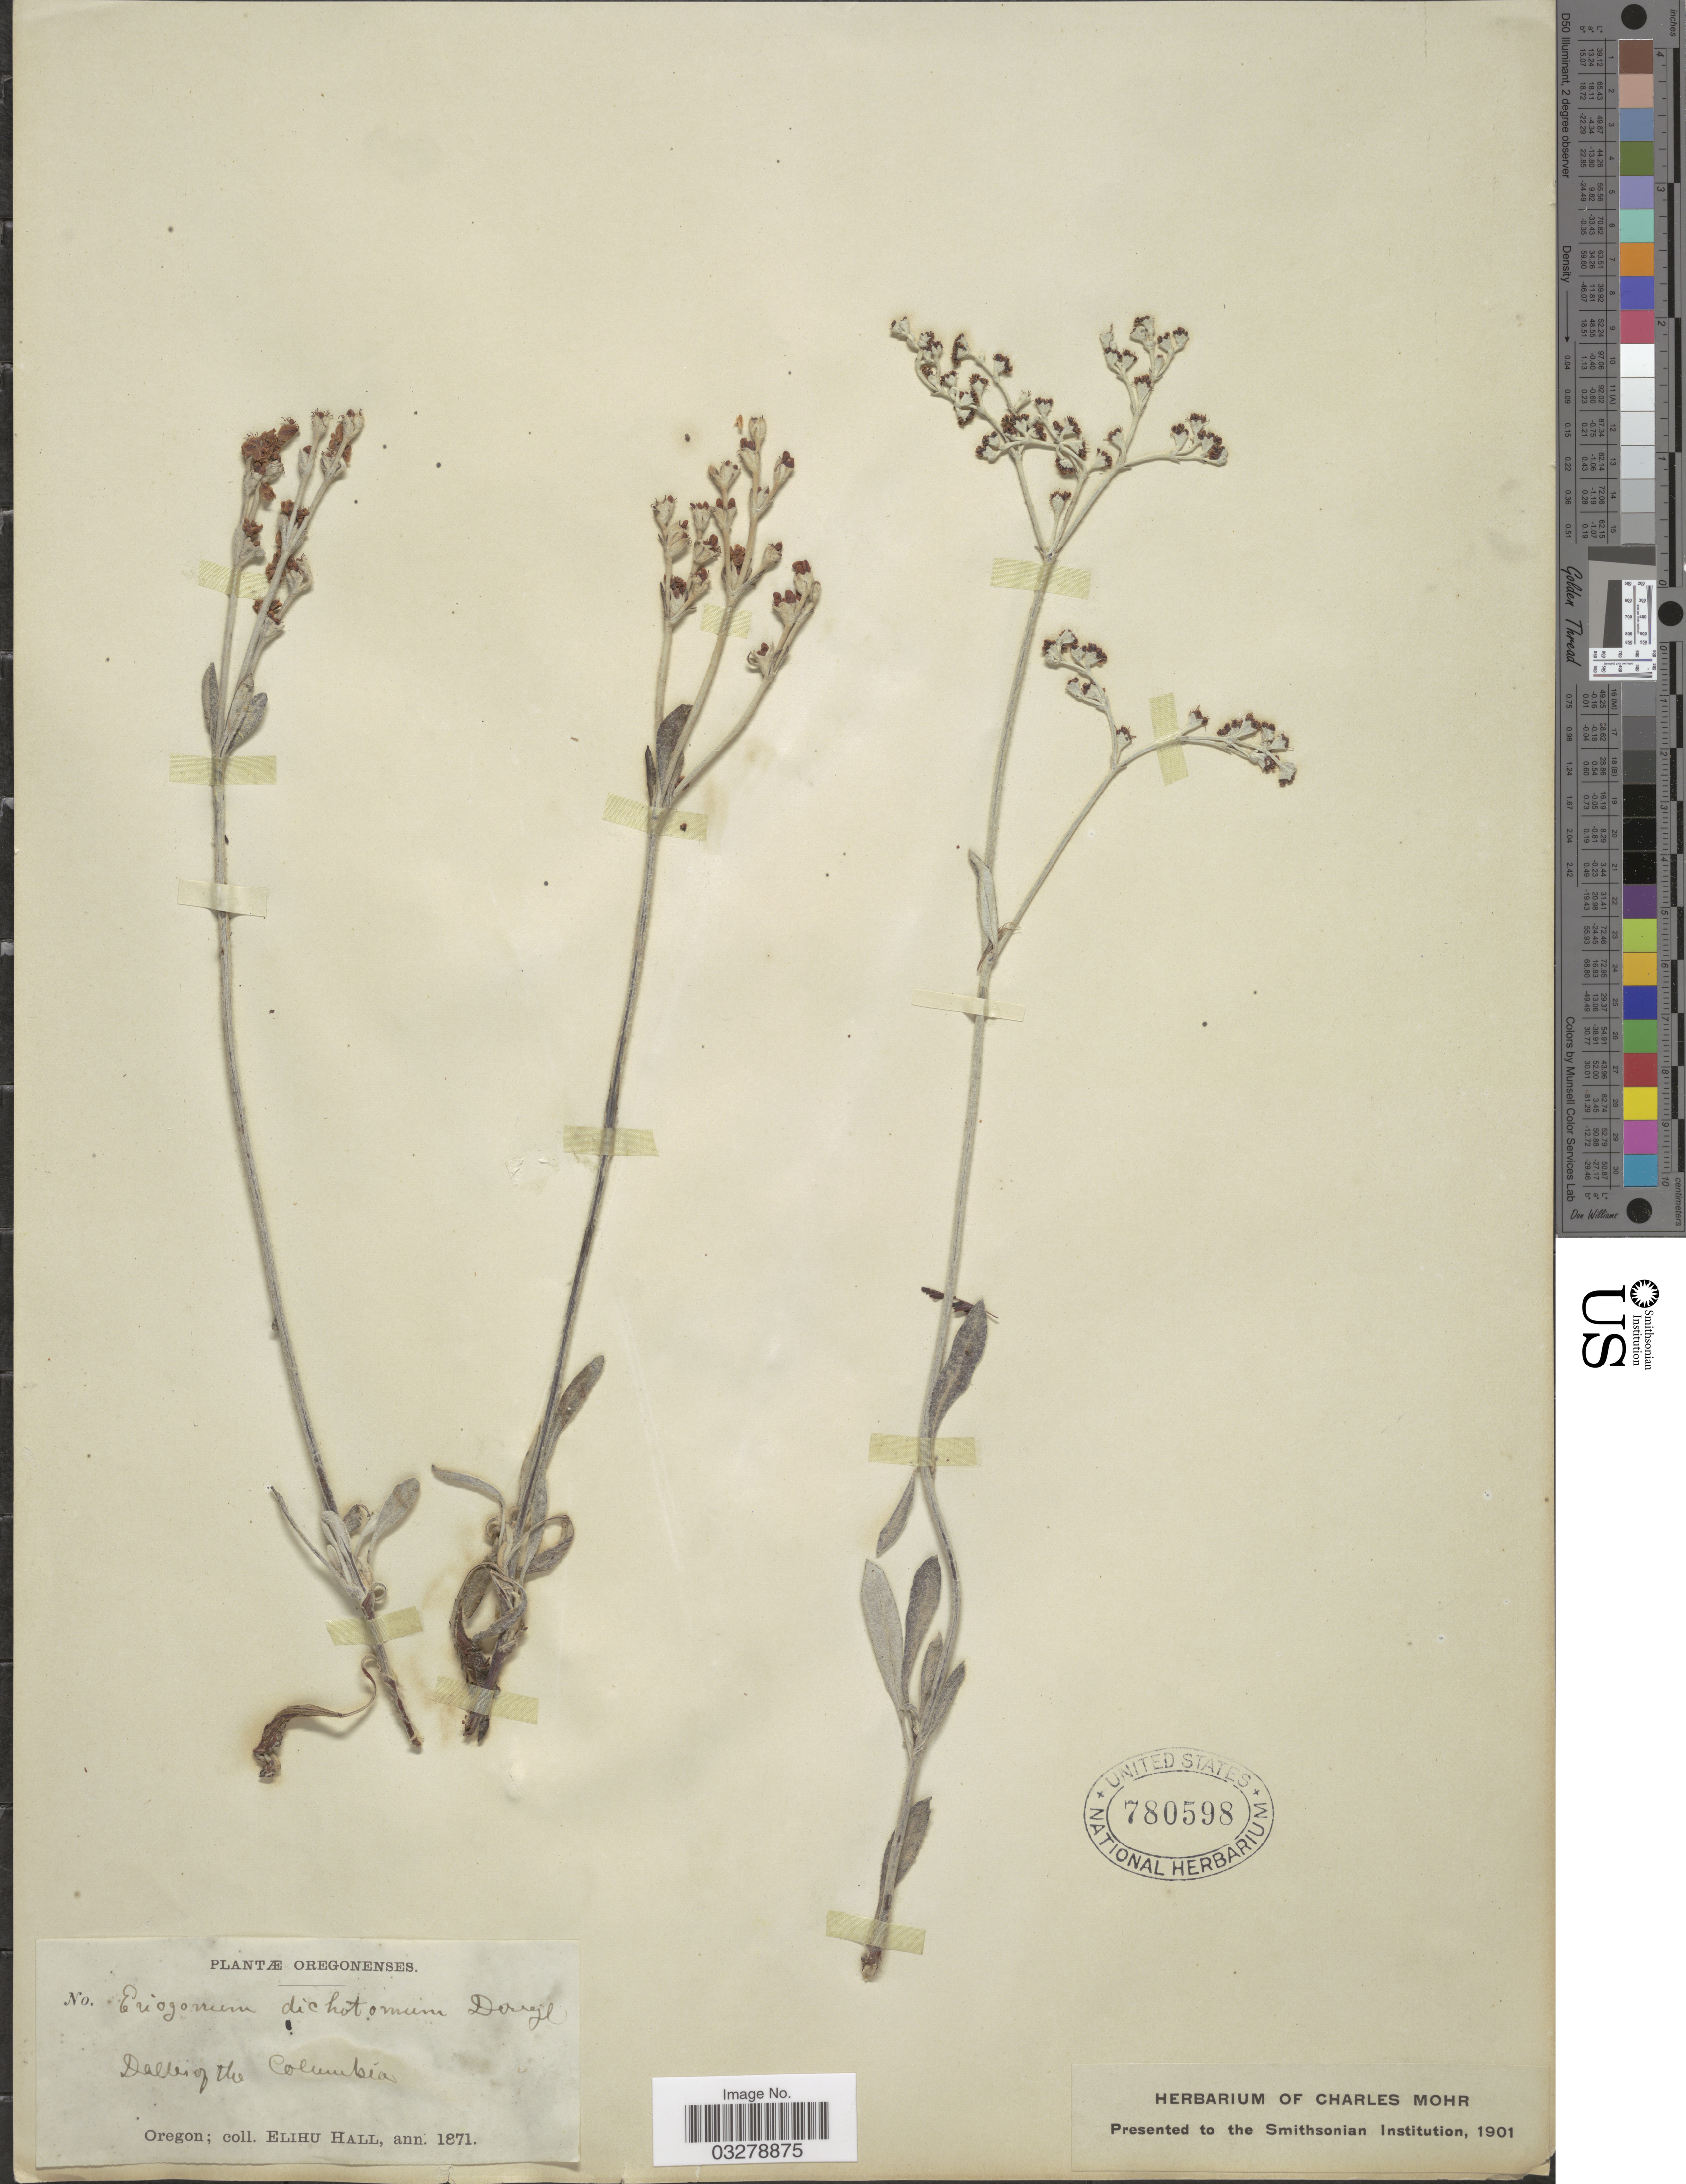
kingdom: Plantae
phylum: Tracheophyta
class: Magnoliopsida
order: Caryophyllales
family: Polygonaceae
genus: Eriogonum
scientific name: Eriogonum niverum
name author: Douglas ex Benth.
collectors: E. Hall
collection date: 1871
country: United States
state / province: Oregon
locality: Dalles of the Columbia.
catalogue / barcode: US 780598